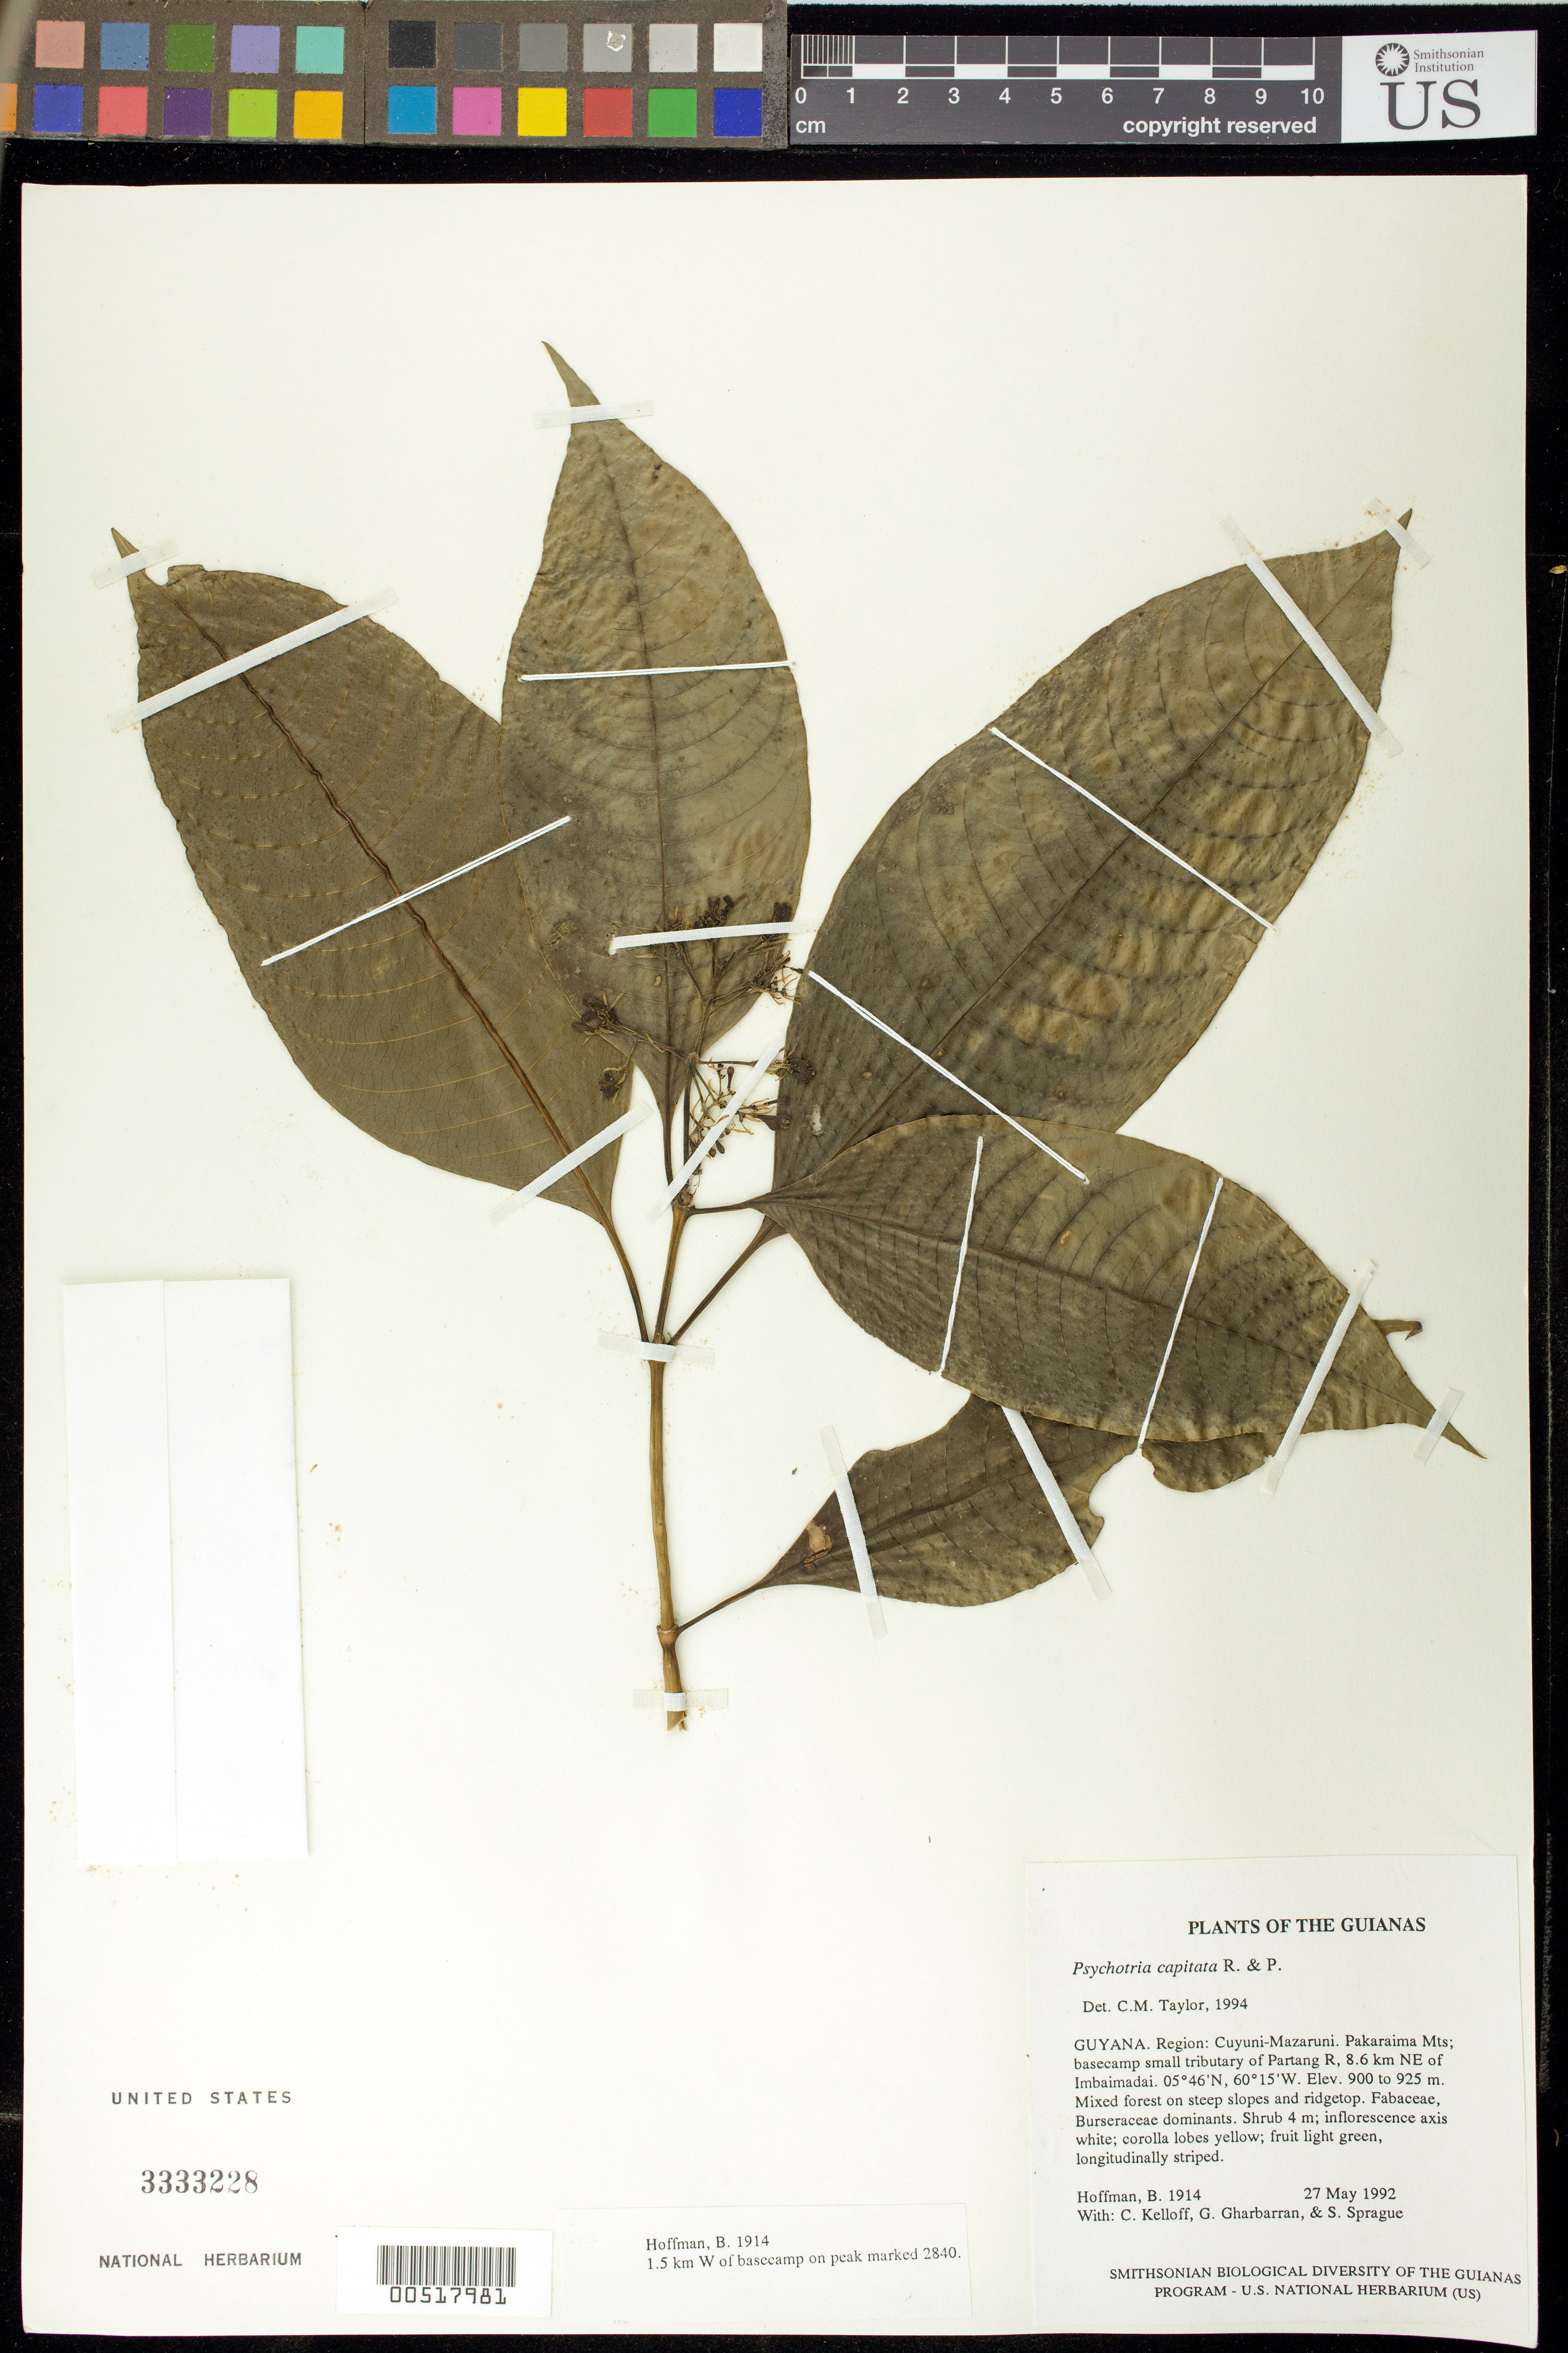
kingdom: Plantae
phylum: Tracheophyta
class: Magnoliopsida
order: Gentianales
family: Rubiaceae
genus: Palicourea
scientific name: Palicourea violacea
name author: (Aubl.) A. Rich.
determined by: Kirkbride, J. H., Jr.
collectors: B. Hoffman, C. L. Kelloff, G. Gharbarran & S. Sprague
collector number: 1914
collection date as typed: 27 May 1992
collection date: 1992-05-27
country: Guyana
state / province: Cuyuni-Mazaruni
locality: Pakaraima Mts; basecamp on small tributary of Partang River, 8.6 km NE of Imbaimadai, 2 km W of basecamp on peak marked 2840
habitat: Mixed forest on steep slopes and ridgetop. Fabaceae, Burseraceae dominants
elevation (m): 900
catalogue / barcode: US 3333228